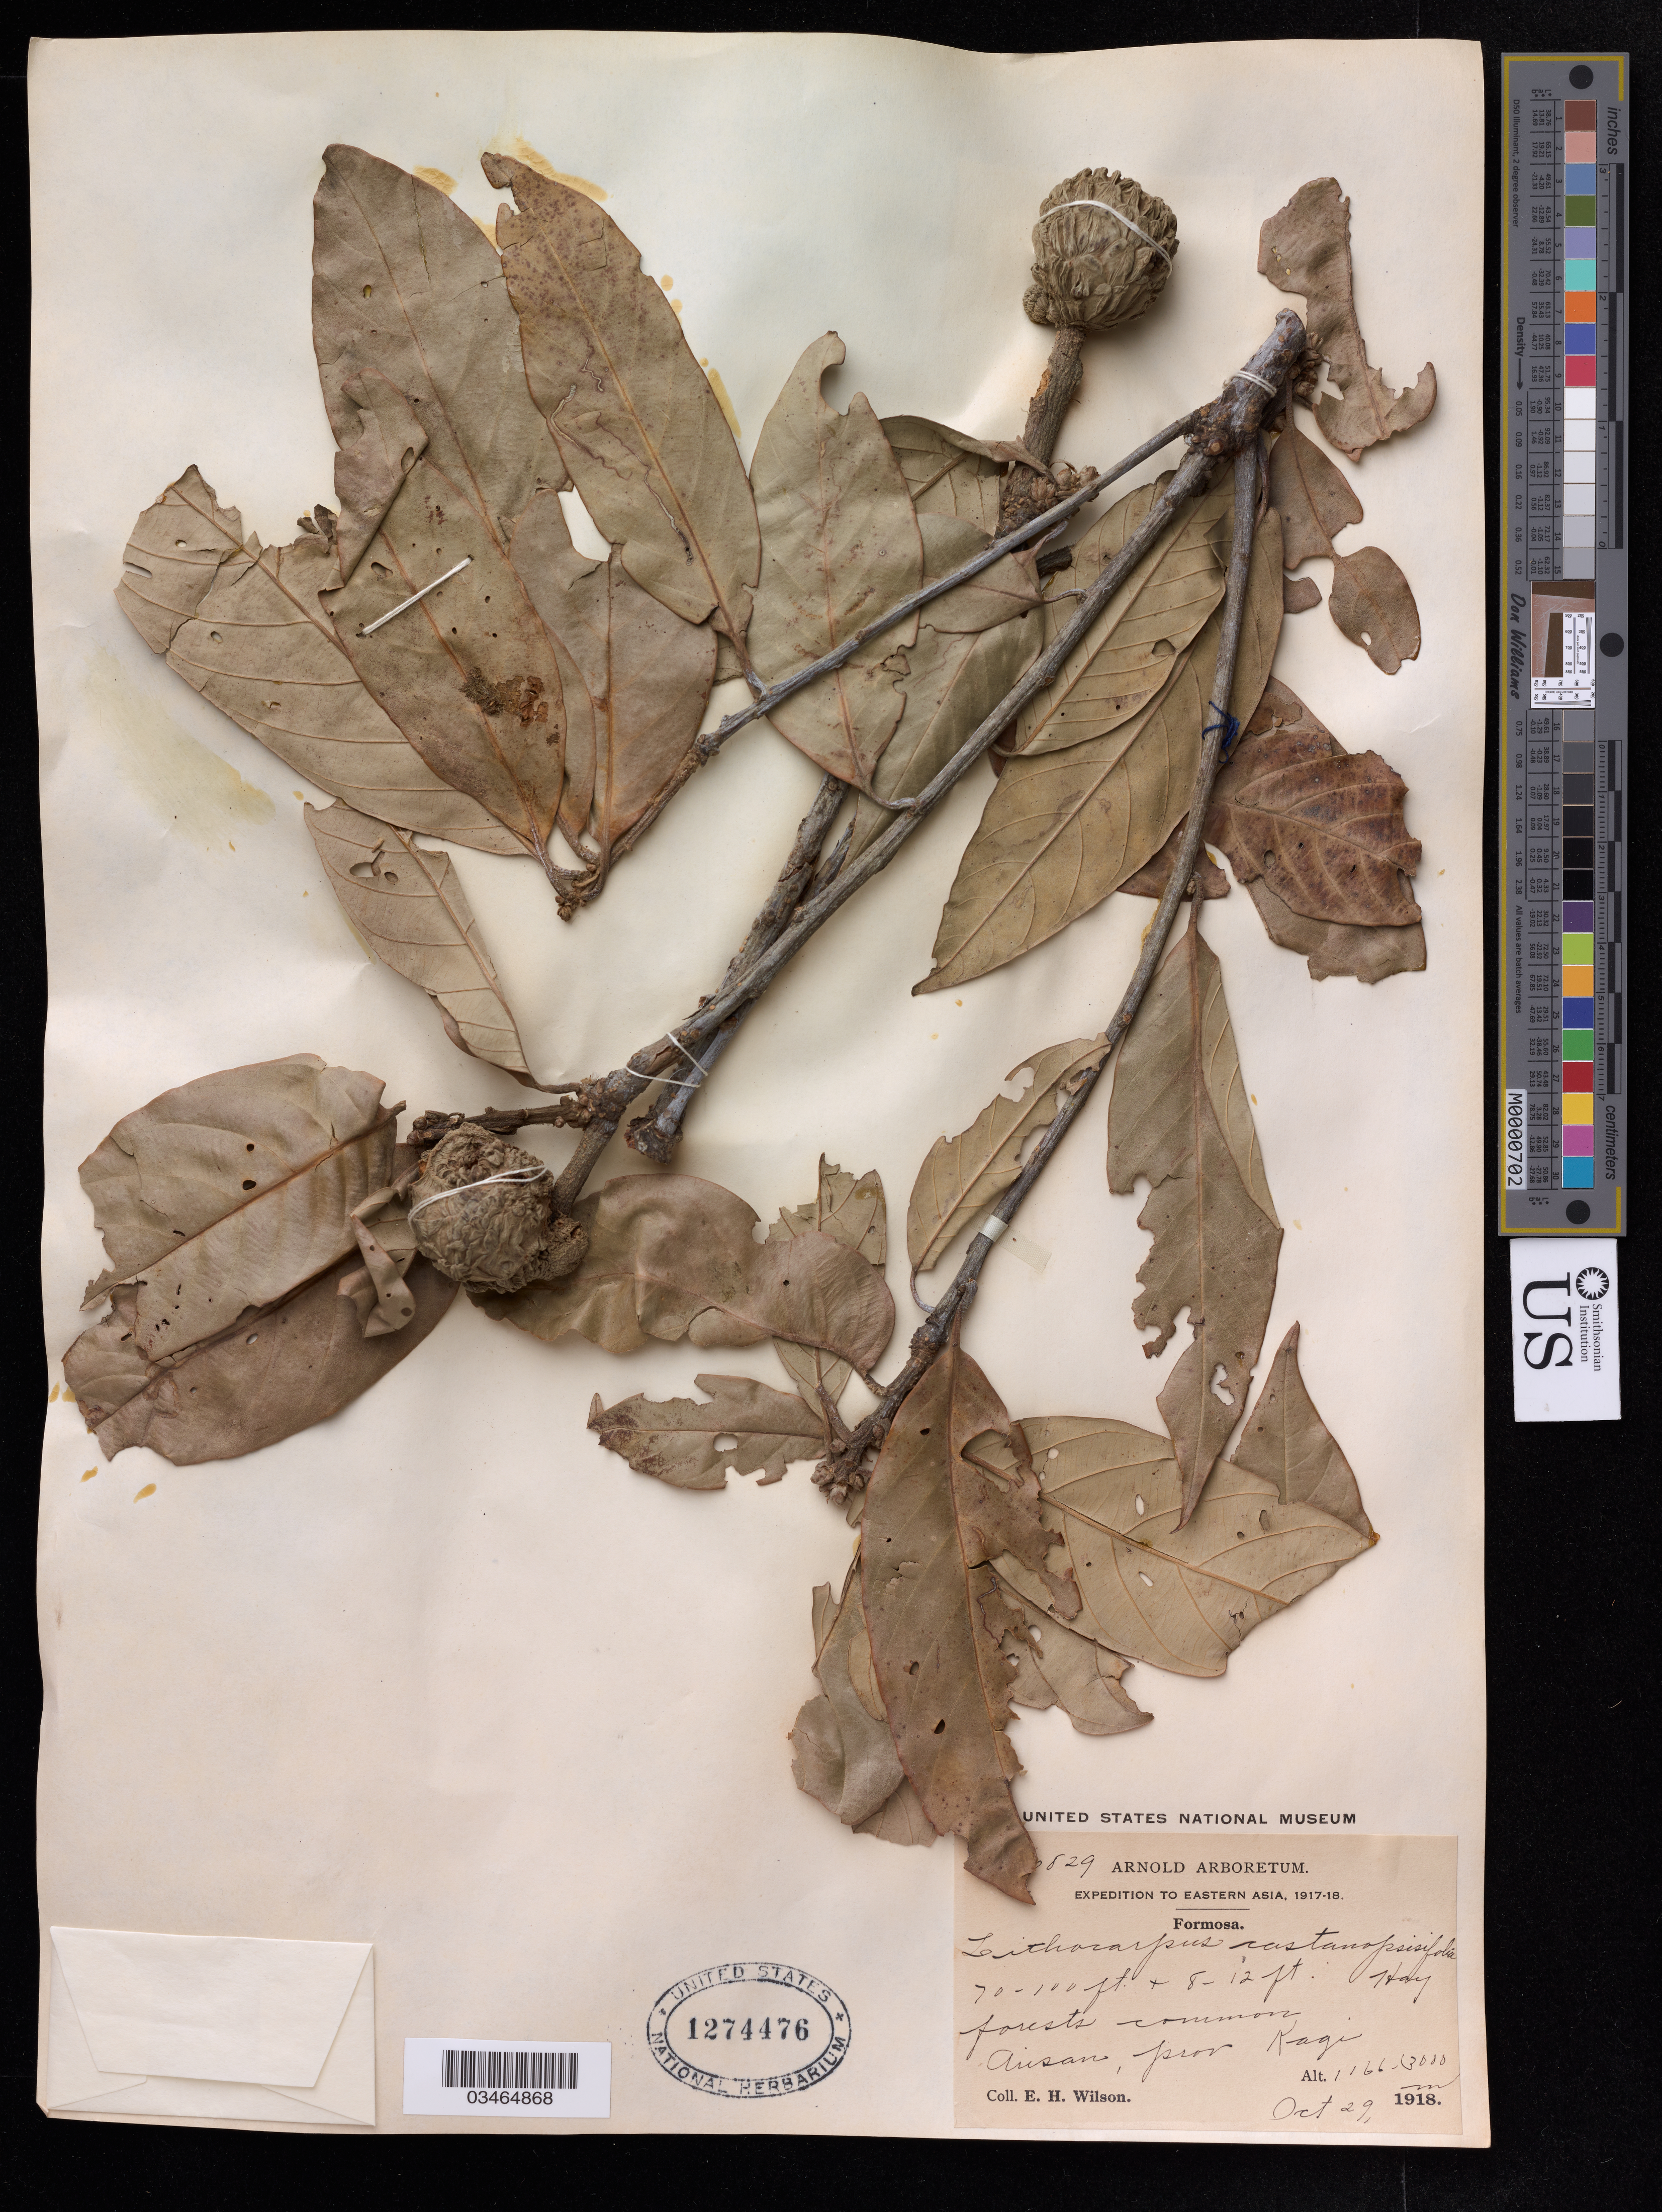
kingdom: Plantae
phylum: Tracheophyta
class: Magnoliopsida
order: Fagales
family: Fagaceae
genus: Lithocarpus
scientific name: Lithocarpus castanopsifolius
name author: (Hayata) Hayata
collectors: E. Wilson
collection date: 1918-10-29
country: Papua New Guinea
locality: Ausan, Prov Kagi.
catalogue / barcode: US 1274476